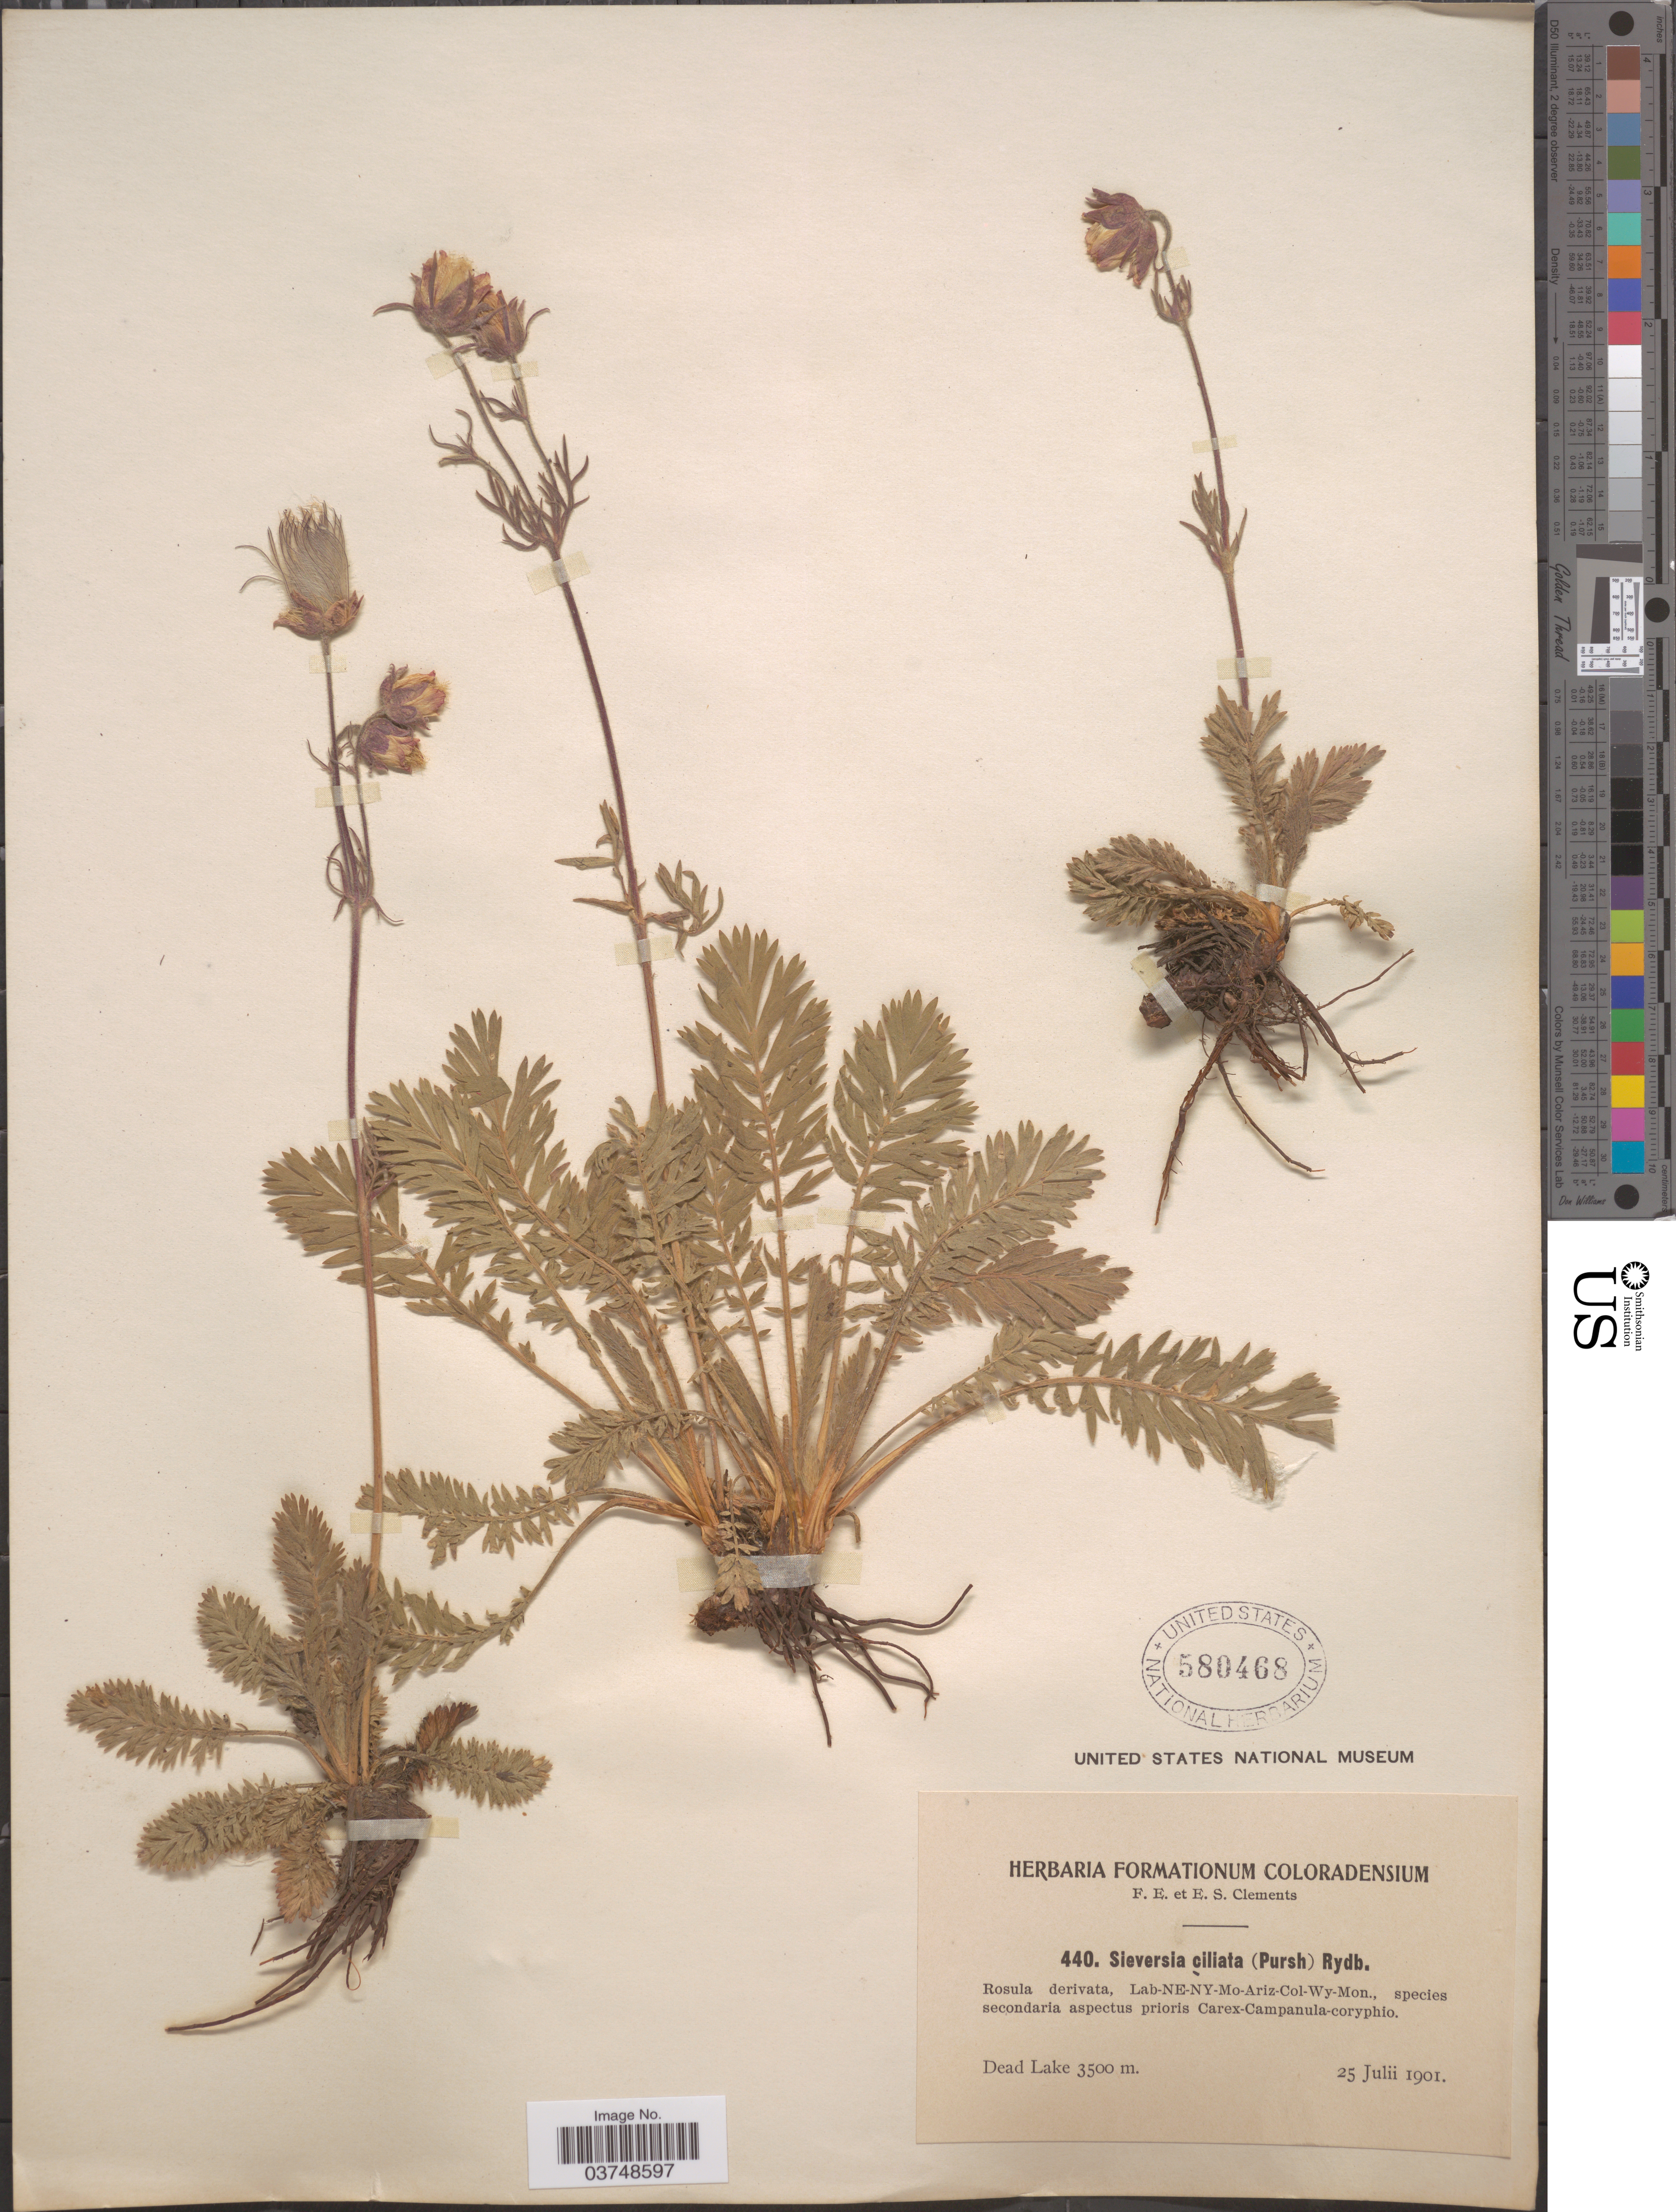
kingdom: Plantae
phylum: Tracheophyta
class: Magnoliopsida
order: Rosales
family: Rosaceae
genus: Geum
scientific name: Geum triflorum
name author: Pursh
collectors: F. E. Clements & E. S. Clements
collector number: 440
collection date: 1901-07-25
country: United States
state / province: Colorado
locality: Dead Lake.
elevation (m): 3500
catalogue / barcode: US 580468